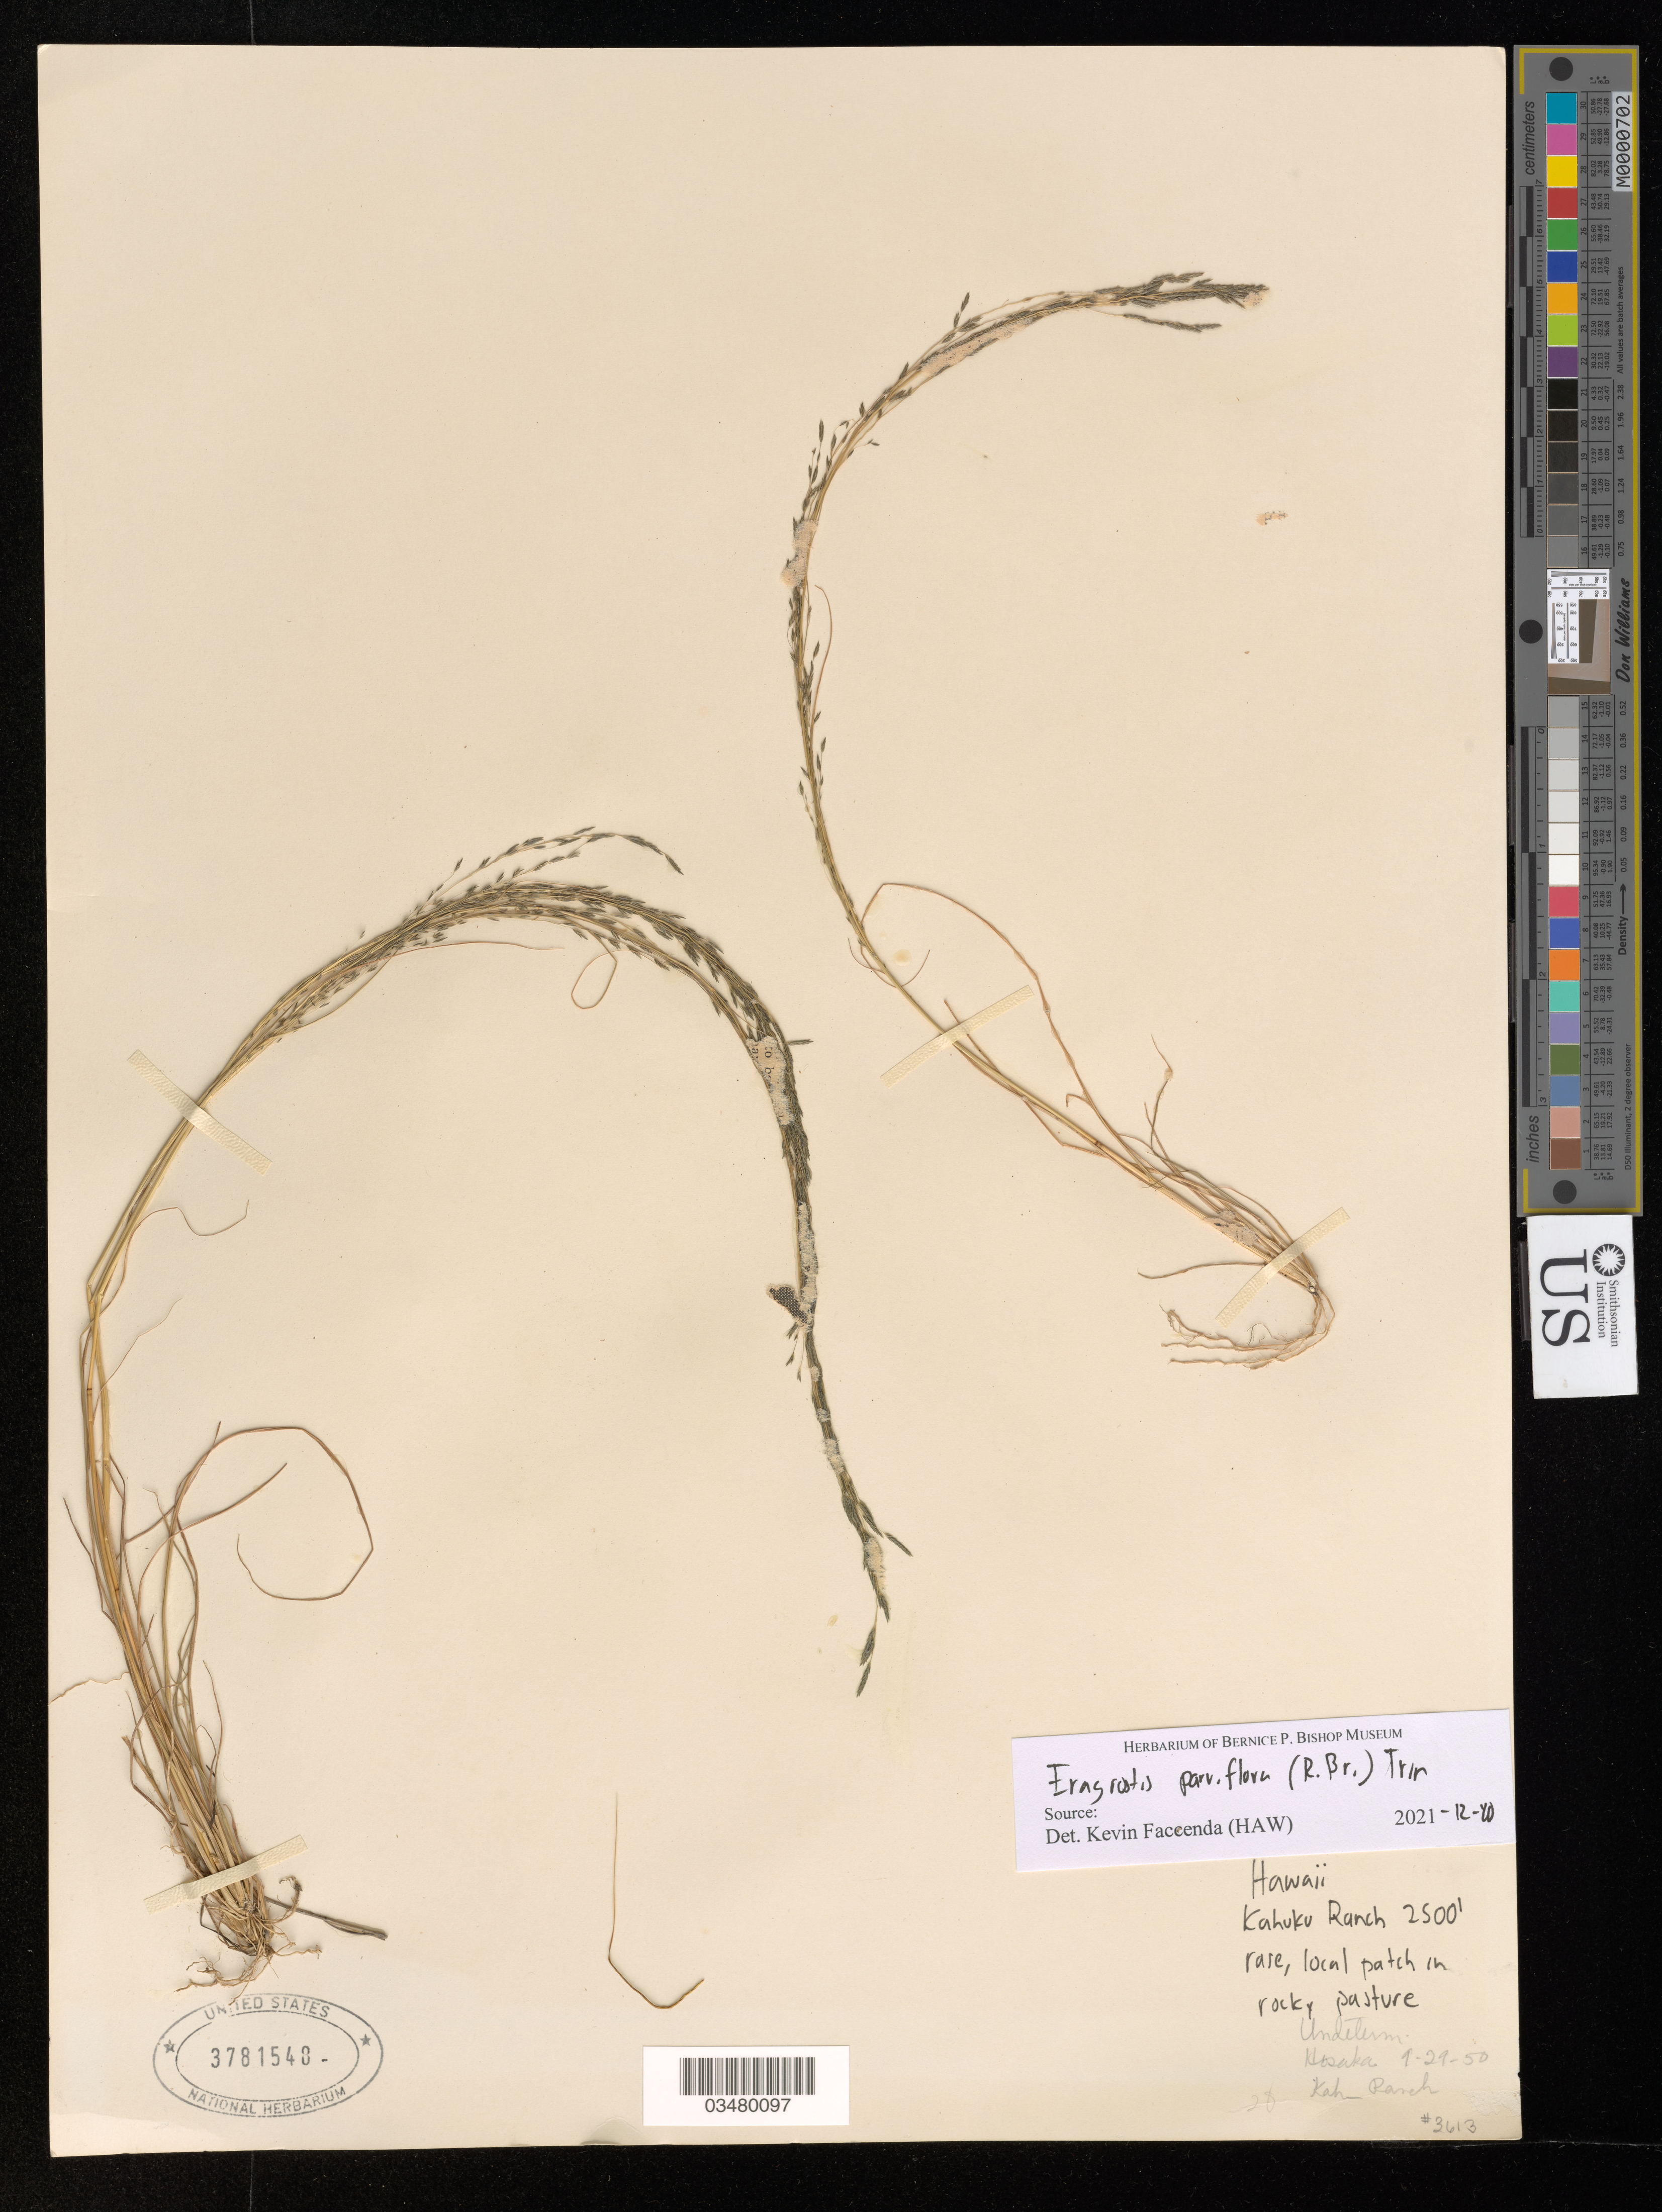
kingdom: Plantae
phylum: Tracheophyta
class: Liliopsida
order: Poales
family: Poaceae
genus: Eragrostis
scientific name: Eragrostis parviflora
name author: (R. Br.) Trin.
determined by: Faccenda, K.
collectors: E. Y. Hosaka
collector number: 3613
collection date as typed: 9-29-50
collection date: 1950-09-29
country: United States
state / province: Hawaii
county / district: Hawaii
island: Hawaii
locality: Kahuku Ranch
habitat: Rocky pasture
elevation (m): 762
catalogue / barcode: US 3781548